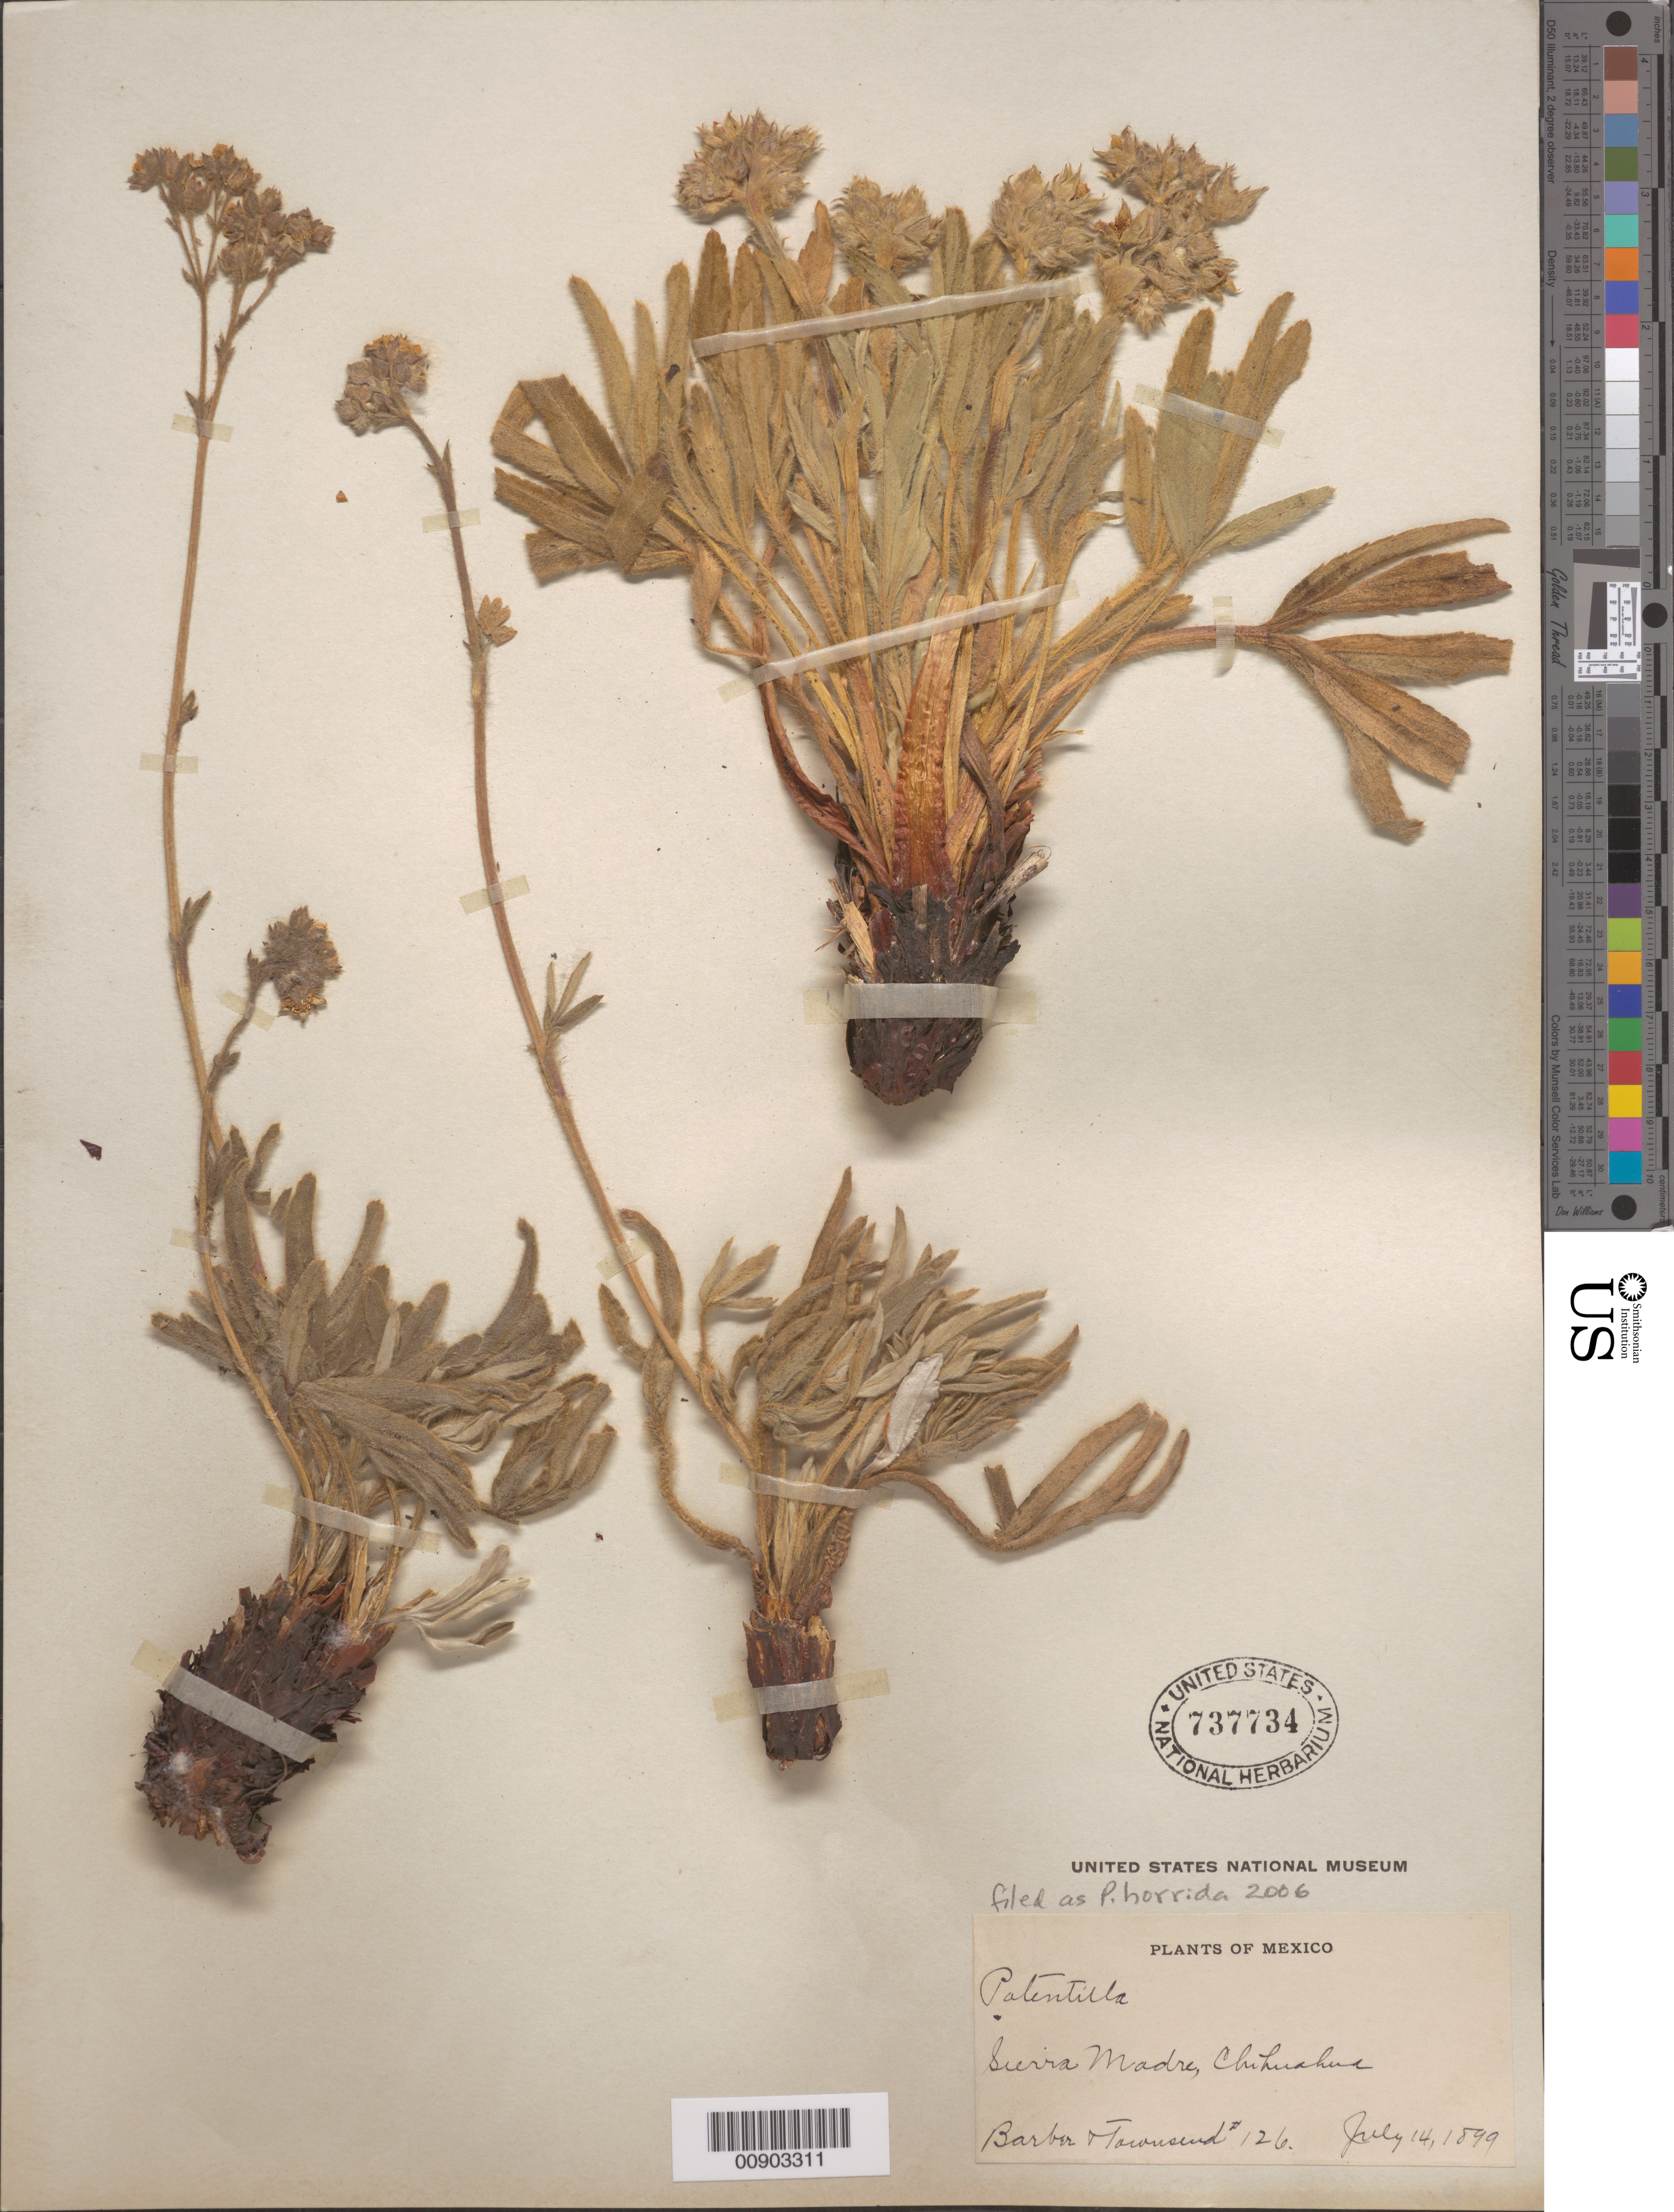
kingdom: Plantae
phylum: Tracheophyta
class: Magnoliopsida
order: Rosales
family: Rosaceae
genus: Potentilla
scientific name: Potentilla horrida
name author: Rydb.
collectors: C. Barber & C. H. T. Townsend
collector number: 126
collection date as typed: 14 Jul 1899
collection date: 1899-07-14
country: Mexico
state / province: Chihuahua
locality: Sierra Madre, Chihuahua.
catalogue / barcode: US 737734